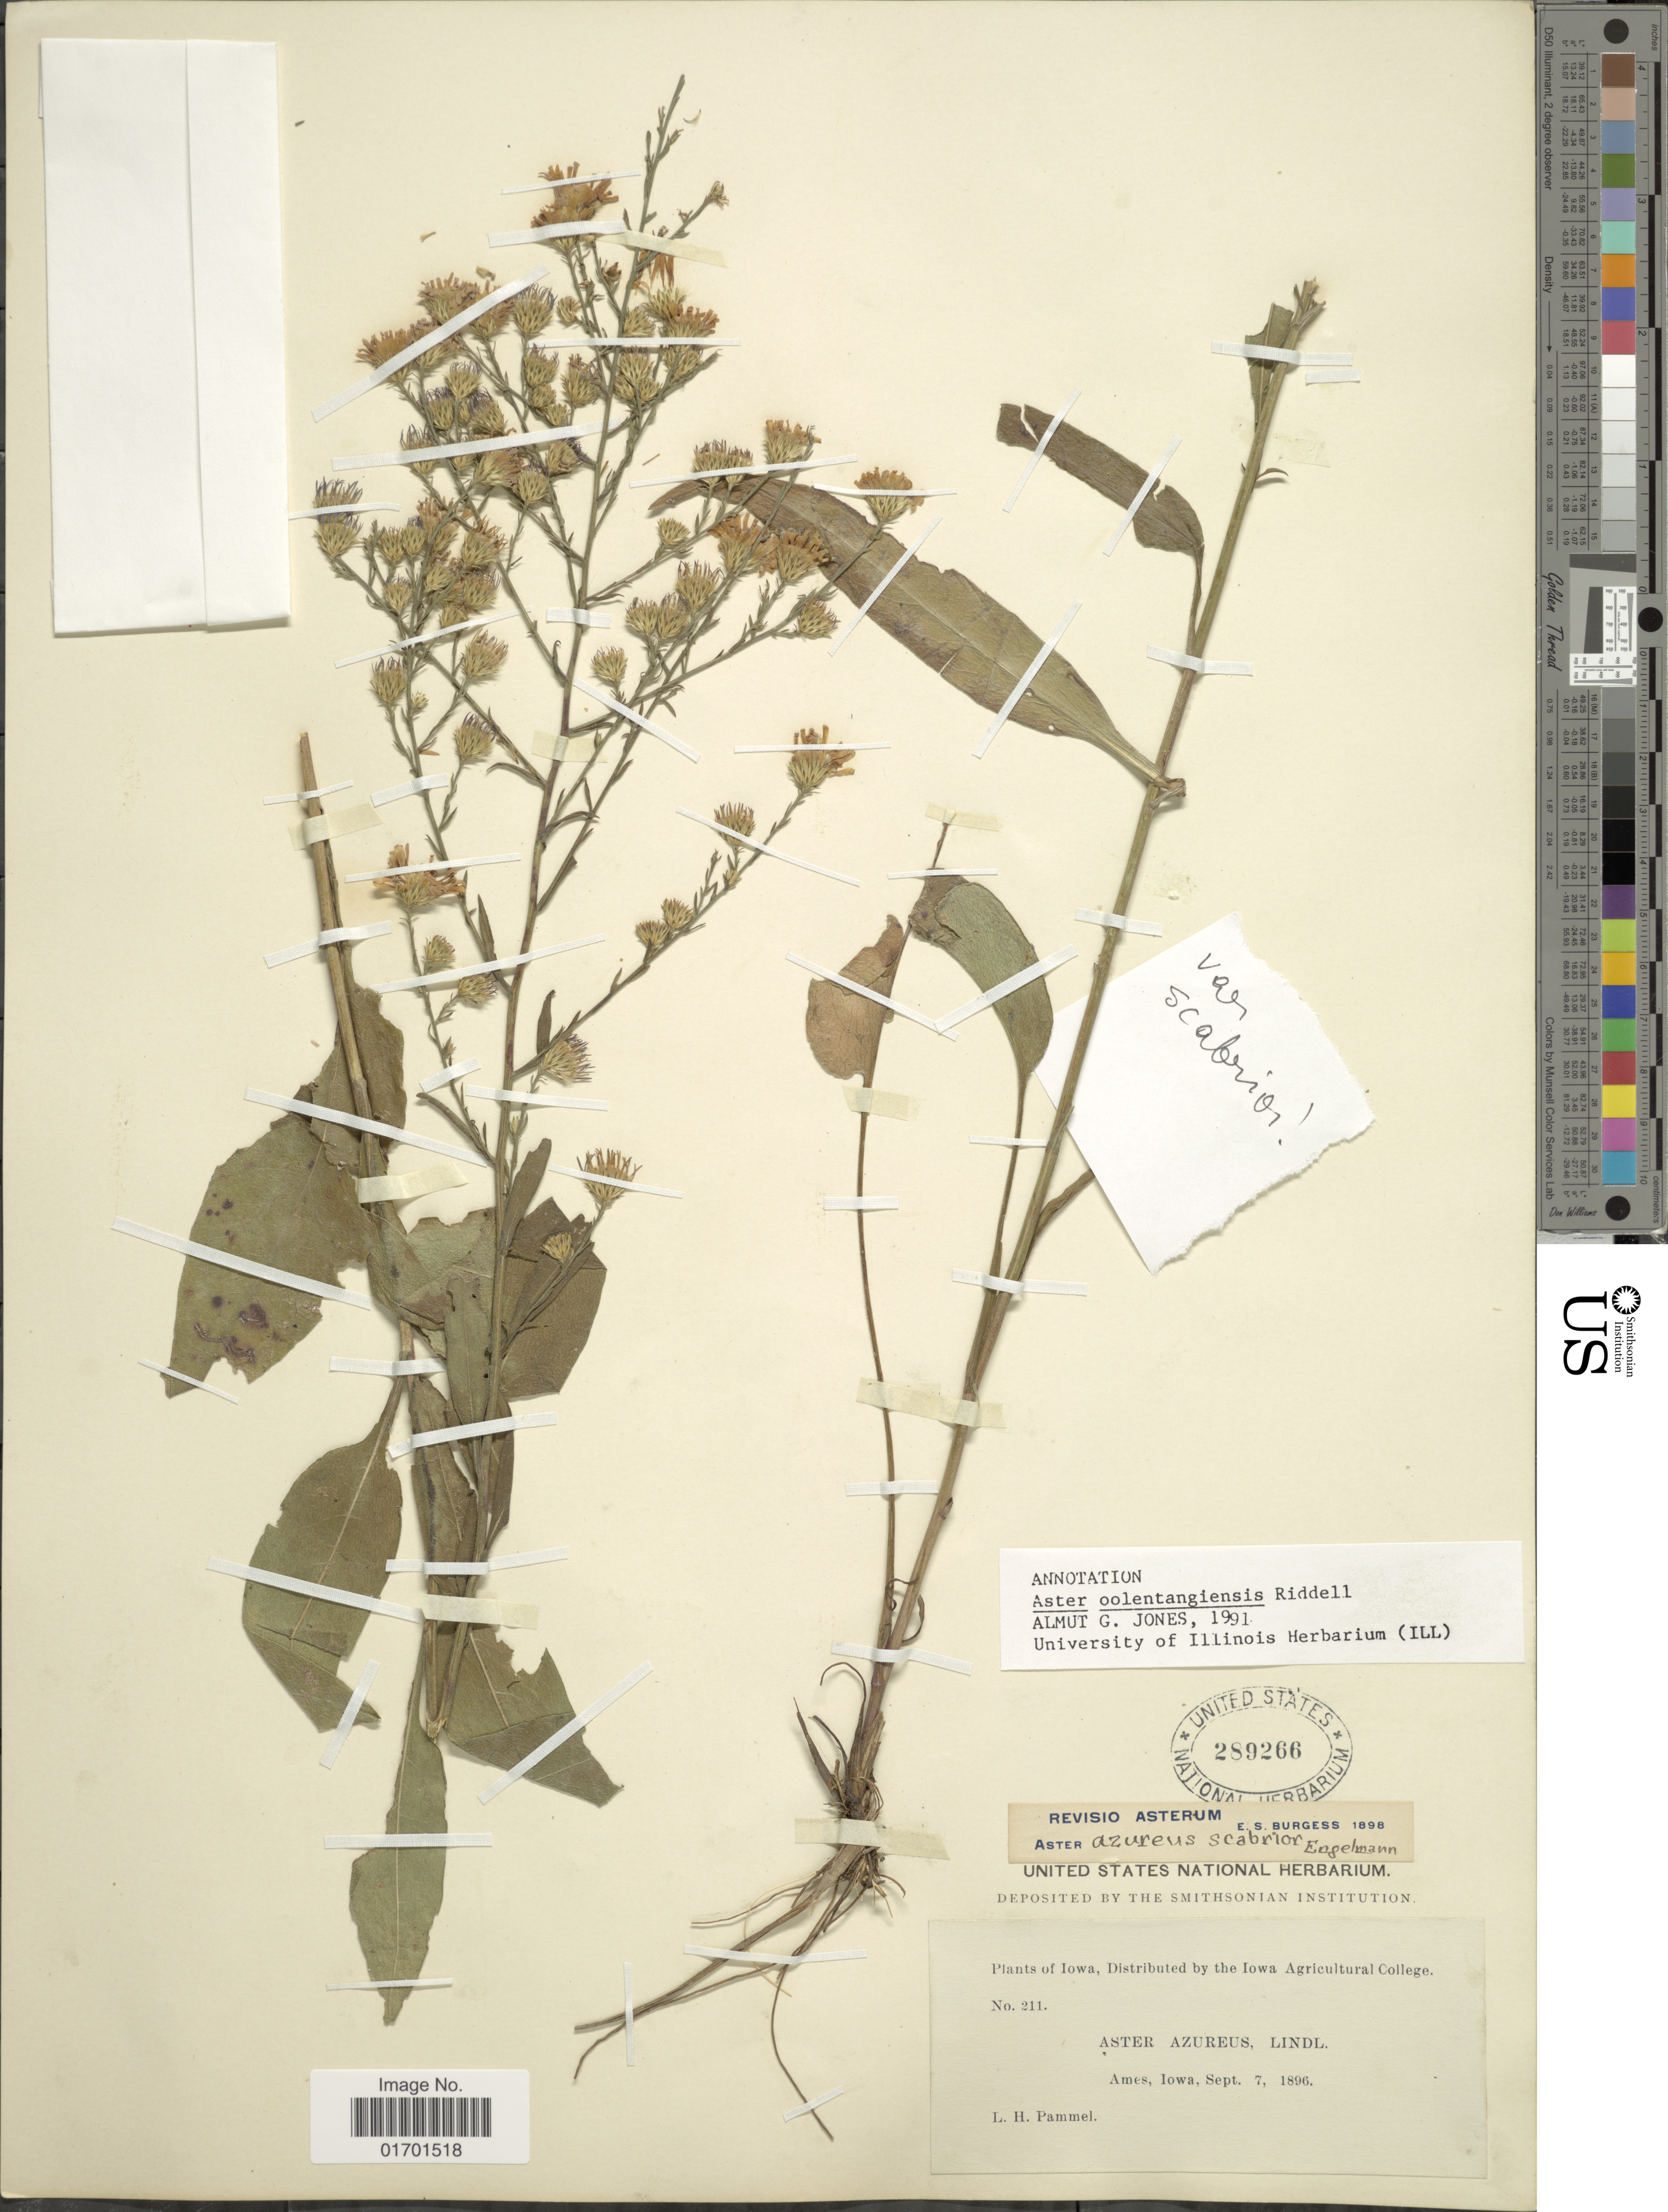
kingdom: Plantae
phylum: Tracheophyta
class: Magnoliopsida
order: Asterales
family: Asteraceae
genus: Symphyotrichum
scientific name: Symphyotrichum oolentangiense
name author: (Riddell) G.L. Nesom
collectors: L. Pammel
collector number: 211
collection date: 1896-09-07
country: United States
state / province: Iowa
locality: Ames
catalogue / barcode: US 289266